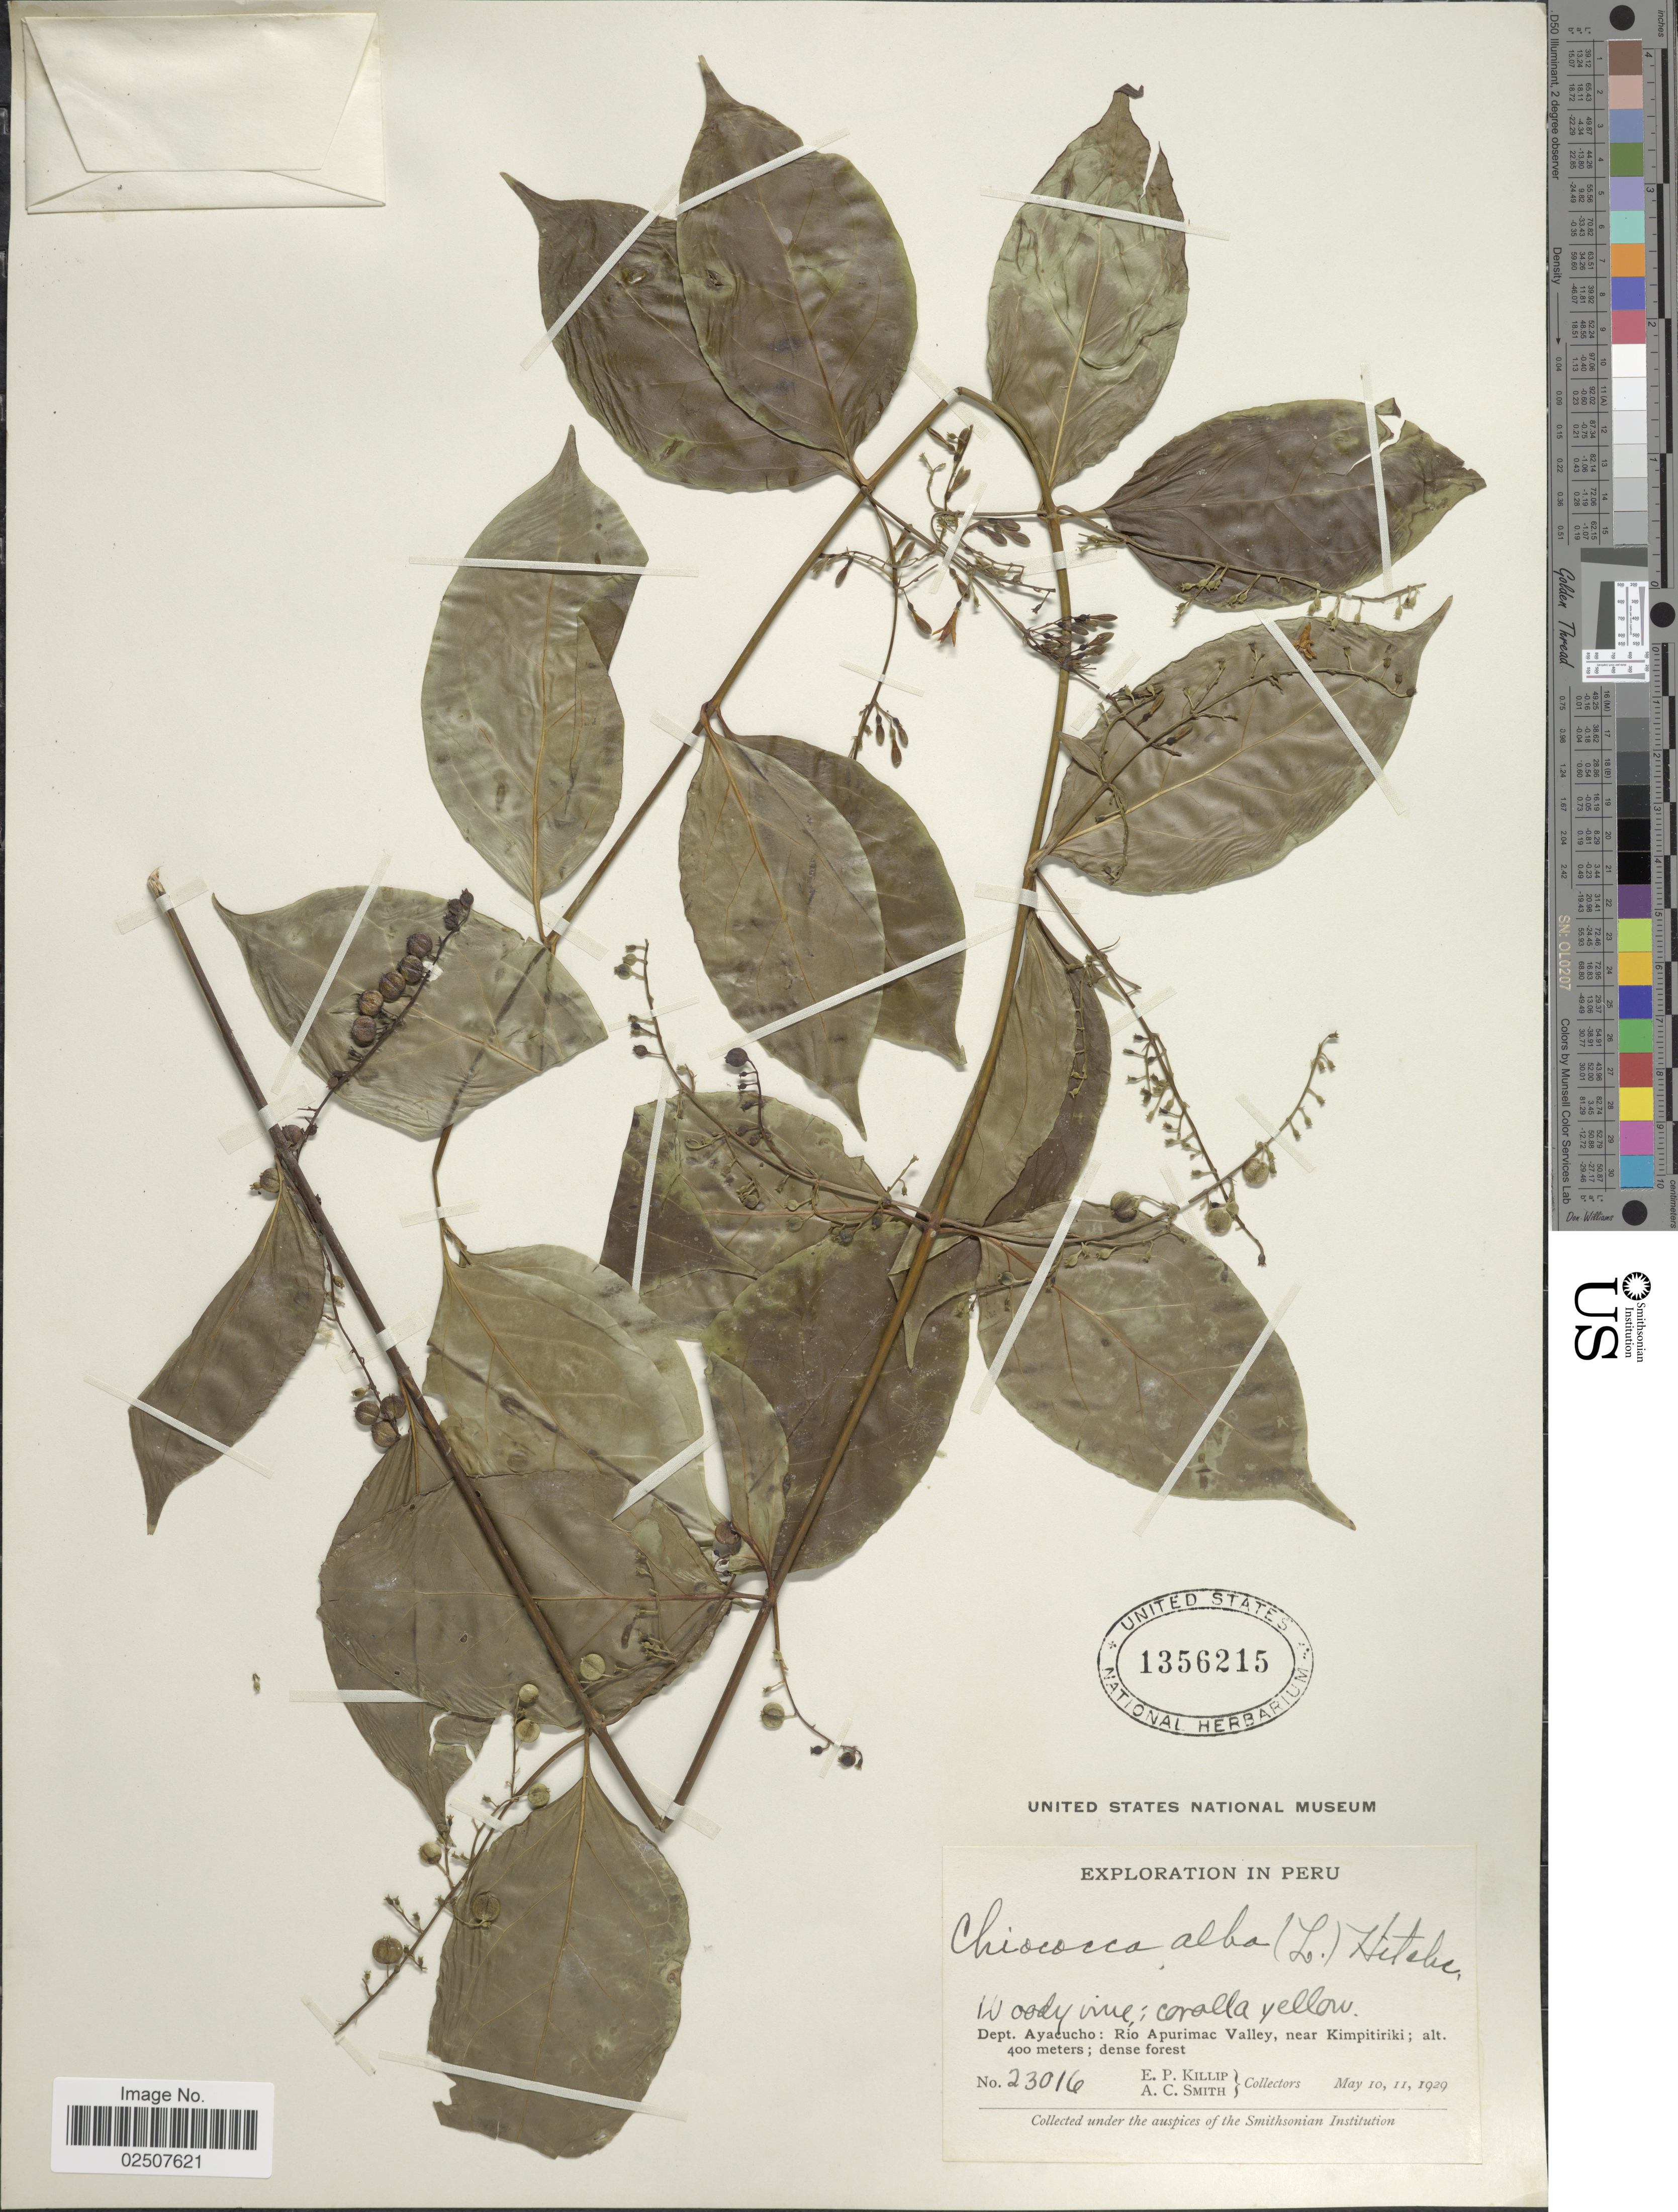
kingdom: Plantae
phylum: Tracheophyta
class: Magnoliopsida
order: Gentianales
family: Rubiaceae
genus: Chiococca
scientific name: Chiococca alba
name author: (L.) Hitchc.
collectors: E. P. Killip & A. C. Smith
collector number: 23016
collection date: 1929-05-10/1929-05-11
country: Peru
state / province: Ayacucho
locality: Woody vine; Dept. Ayacucho: Río Apurimac Valley, near Kimpitiriki; dense forest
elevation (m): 400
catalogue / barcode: US 1356215